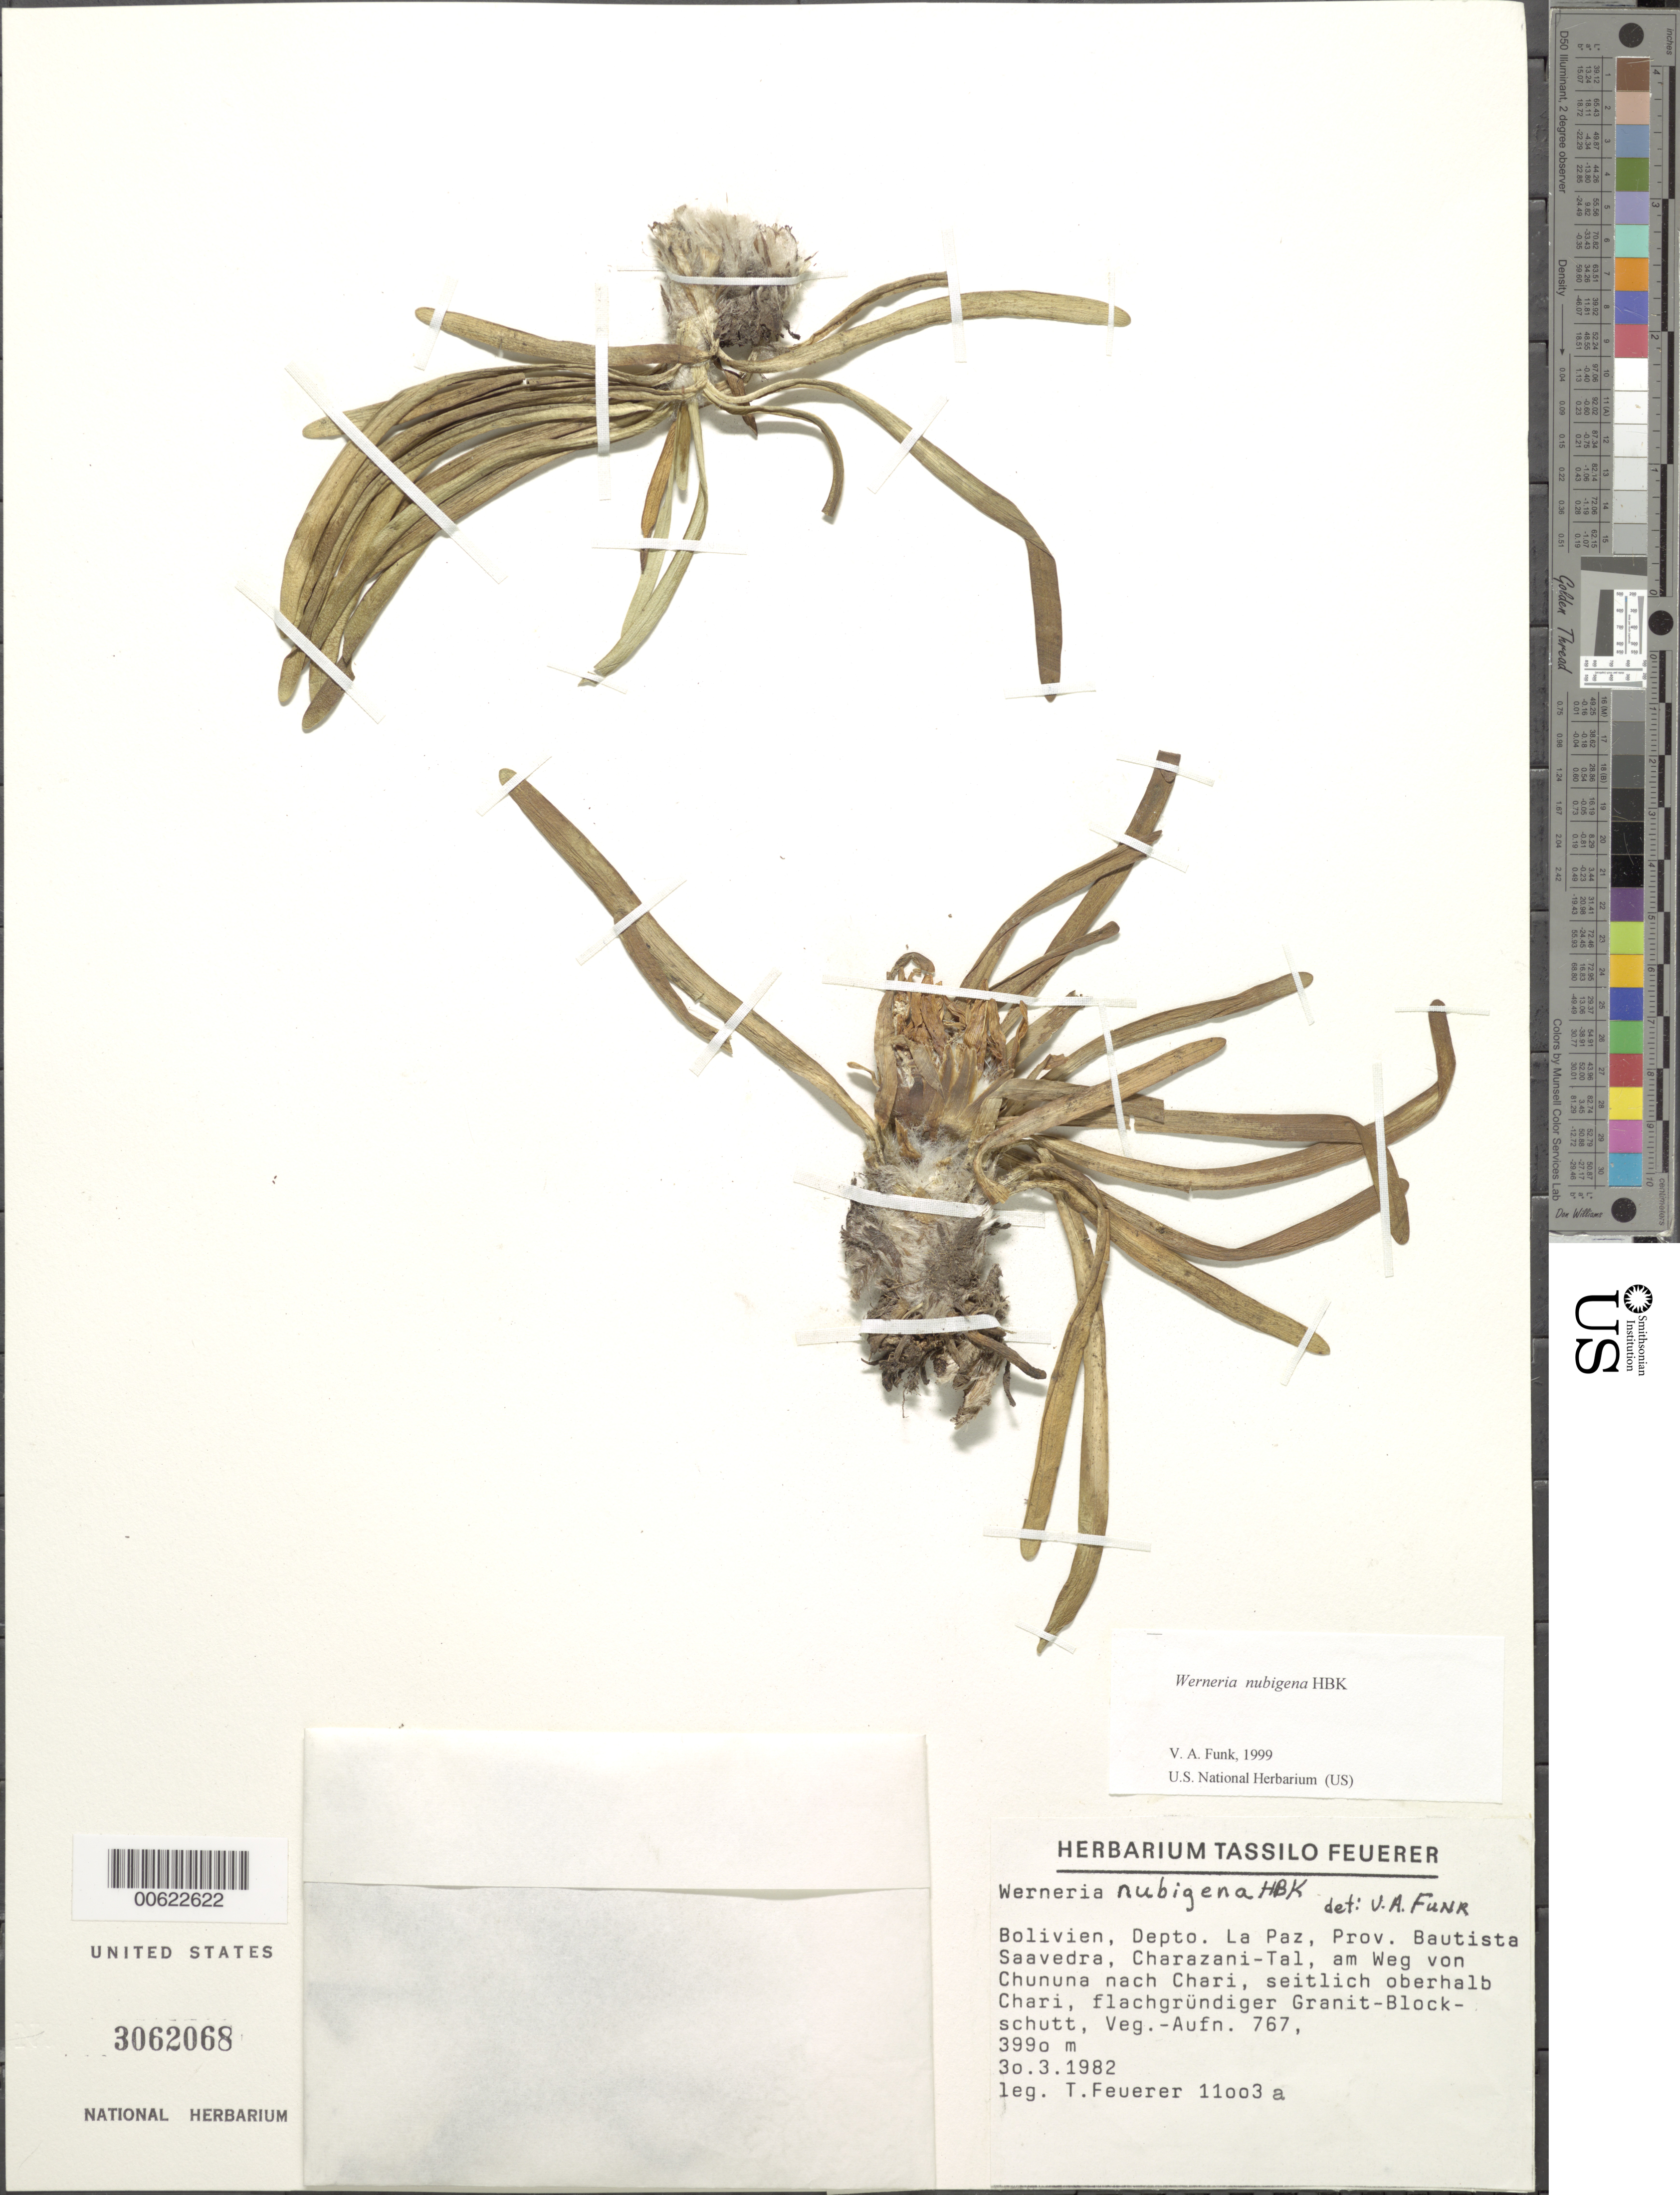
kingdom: Plantae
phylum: Tracheophyta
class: Magnoliopsida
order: Asterales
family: Asteraceae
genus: Werneria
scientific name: Werneria nubigena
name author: Kunth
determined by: Funk, Vicki A., (BOT), Smithsonian Institution - National Museum of Natural History (UNITED STATES)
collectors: T. Feuerer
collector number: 11003a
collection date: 1982-03-30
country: Bolivia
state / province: La Paz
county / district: Bautista Saavedra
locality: Charazani-Tal, on the way to Chununa near Chari [thesea re the coords for PROV, not locality]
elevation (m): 3990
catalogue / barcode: US 3062068